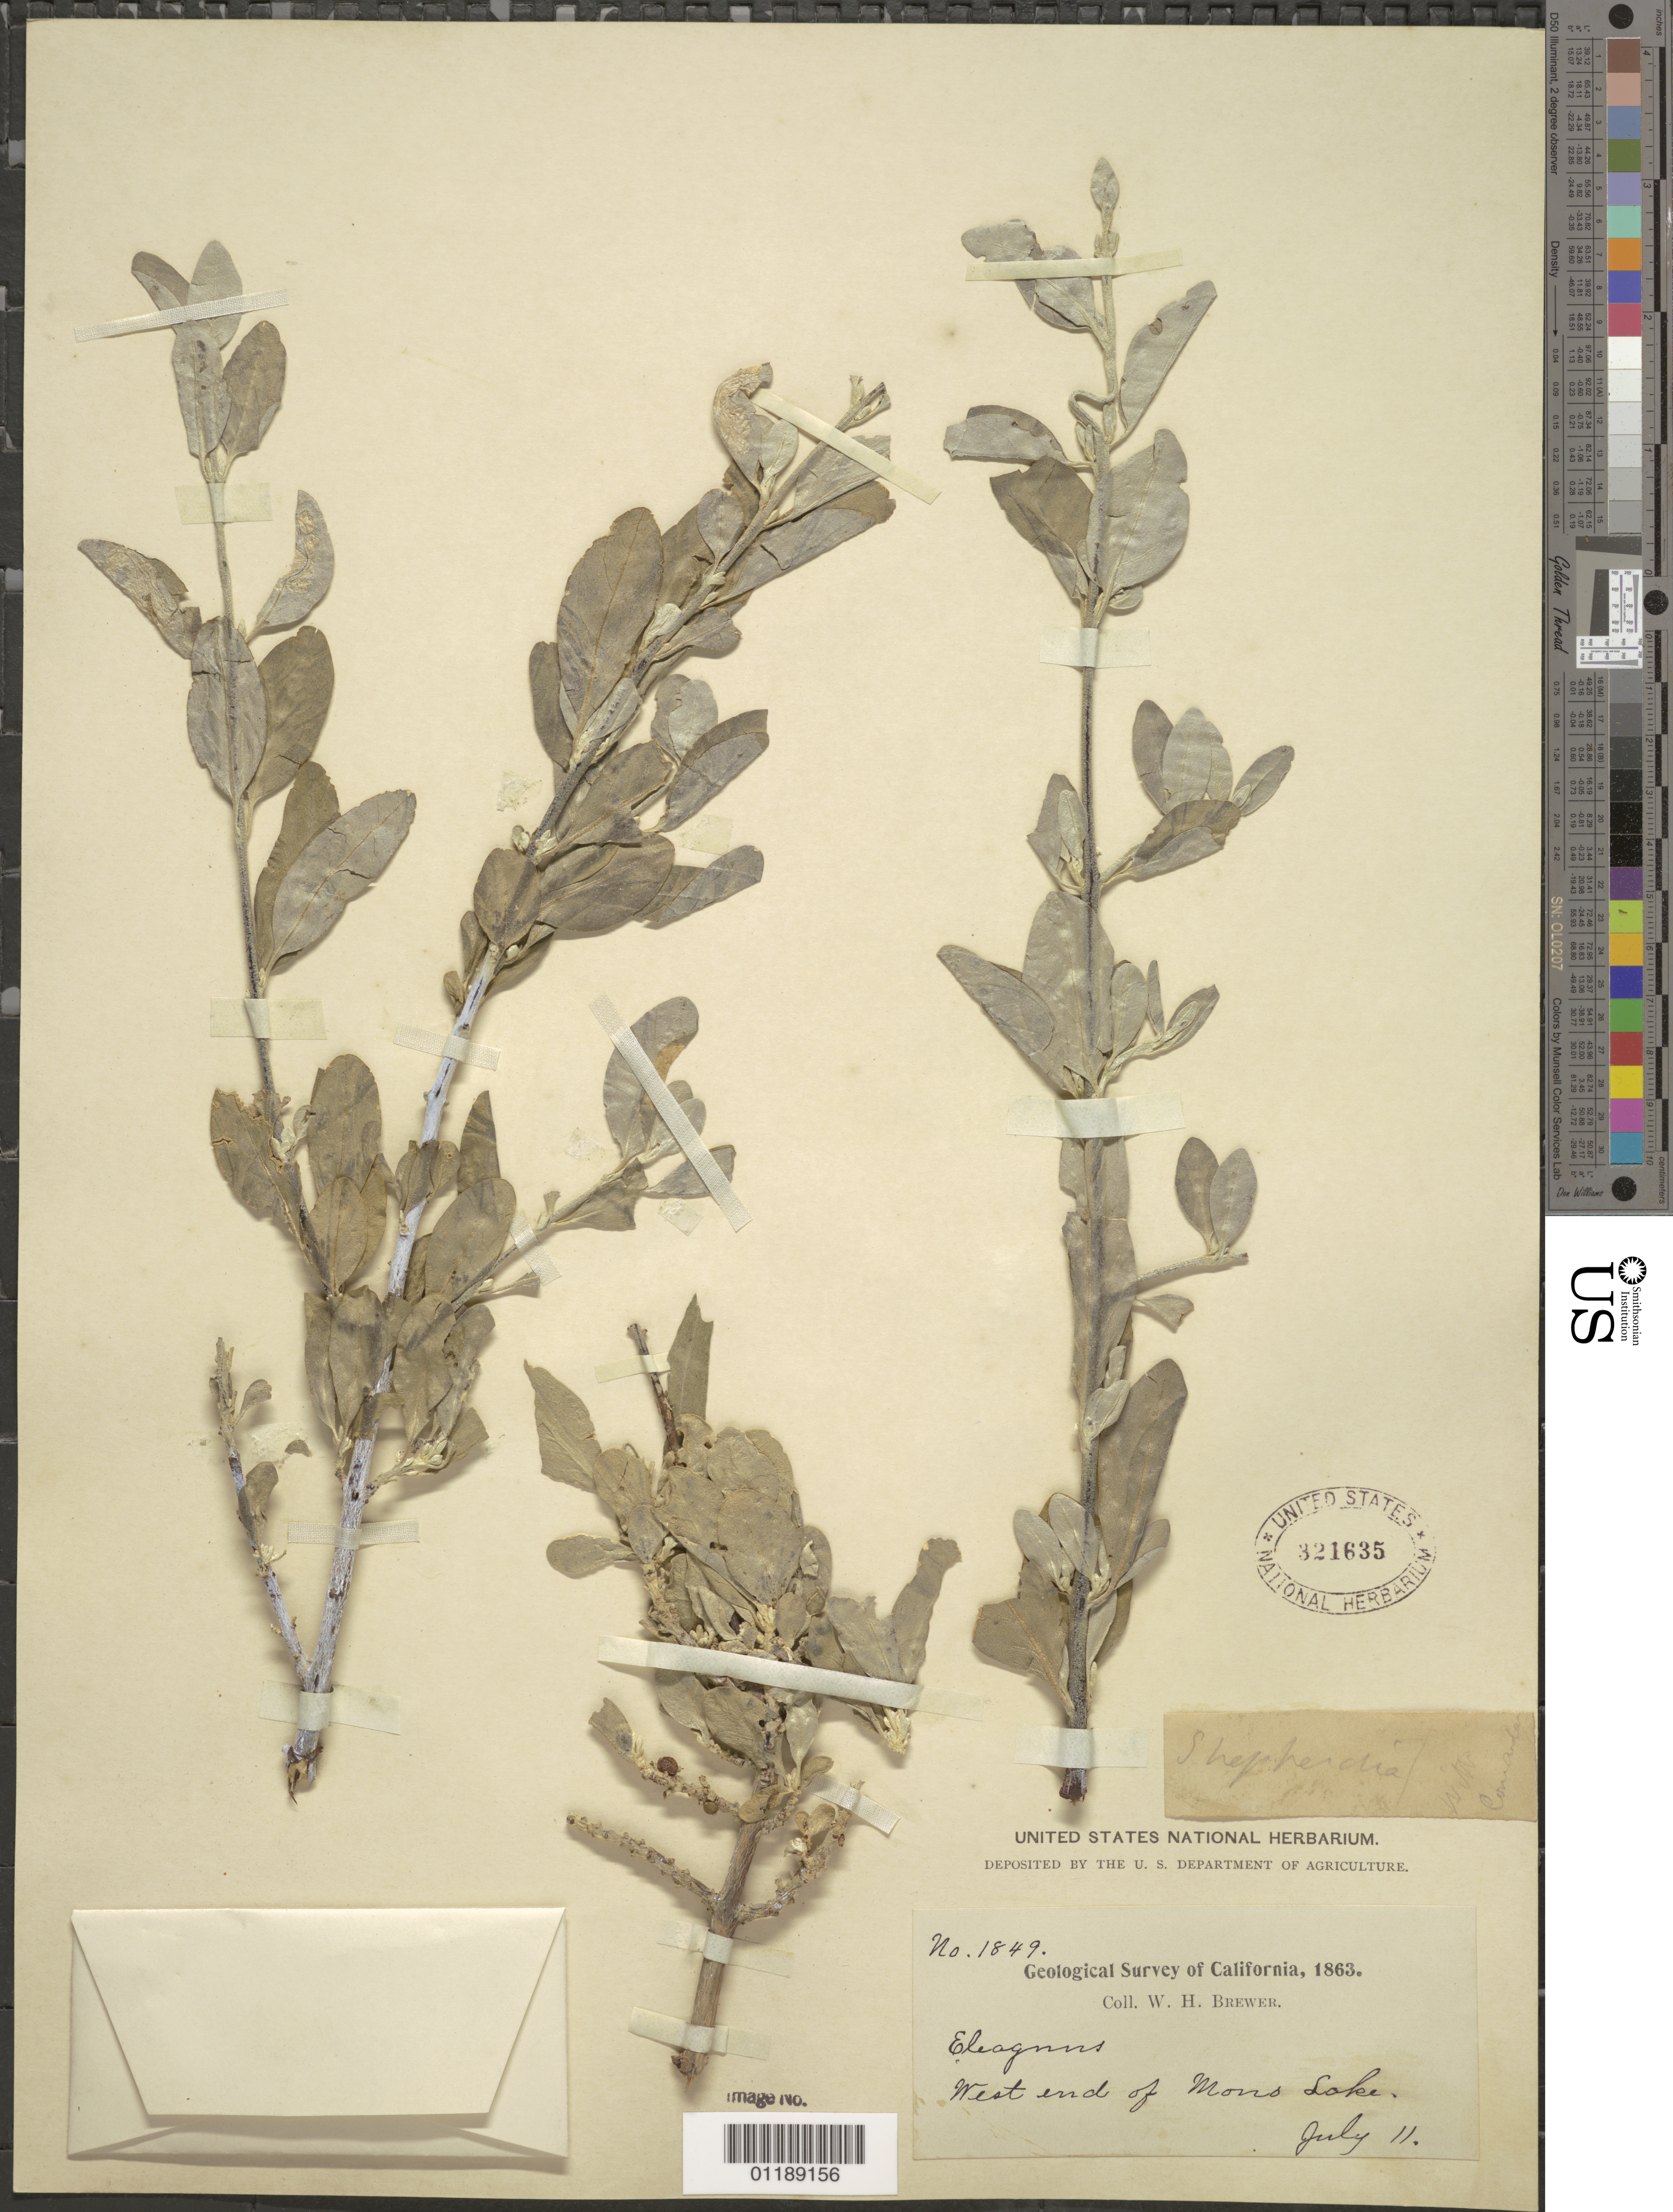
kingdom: Plantae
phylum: Tracheophyta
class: Magnoliopsida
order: Rosales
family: Elaeagnaceae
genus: Elaeagnus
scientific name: Elaeagnus sp.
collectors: W. H. Brewer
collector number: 1849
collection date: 1863-07-11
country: United States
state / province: California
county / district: Mono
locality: west end of Mono Lake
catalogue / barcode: US 321635